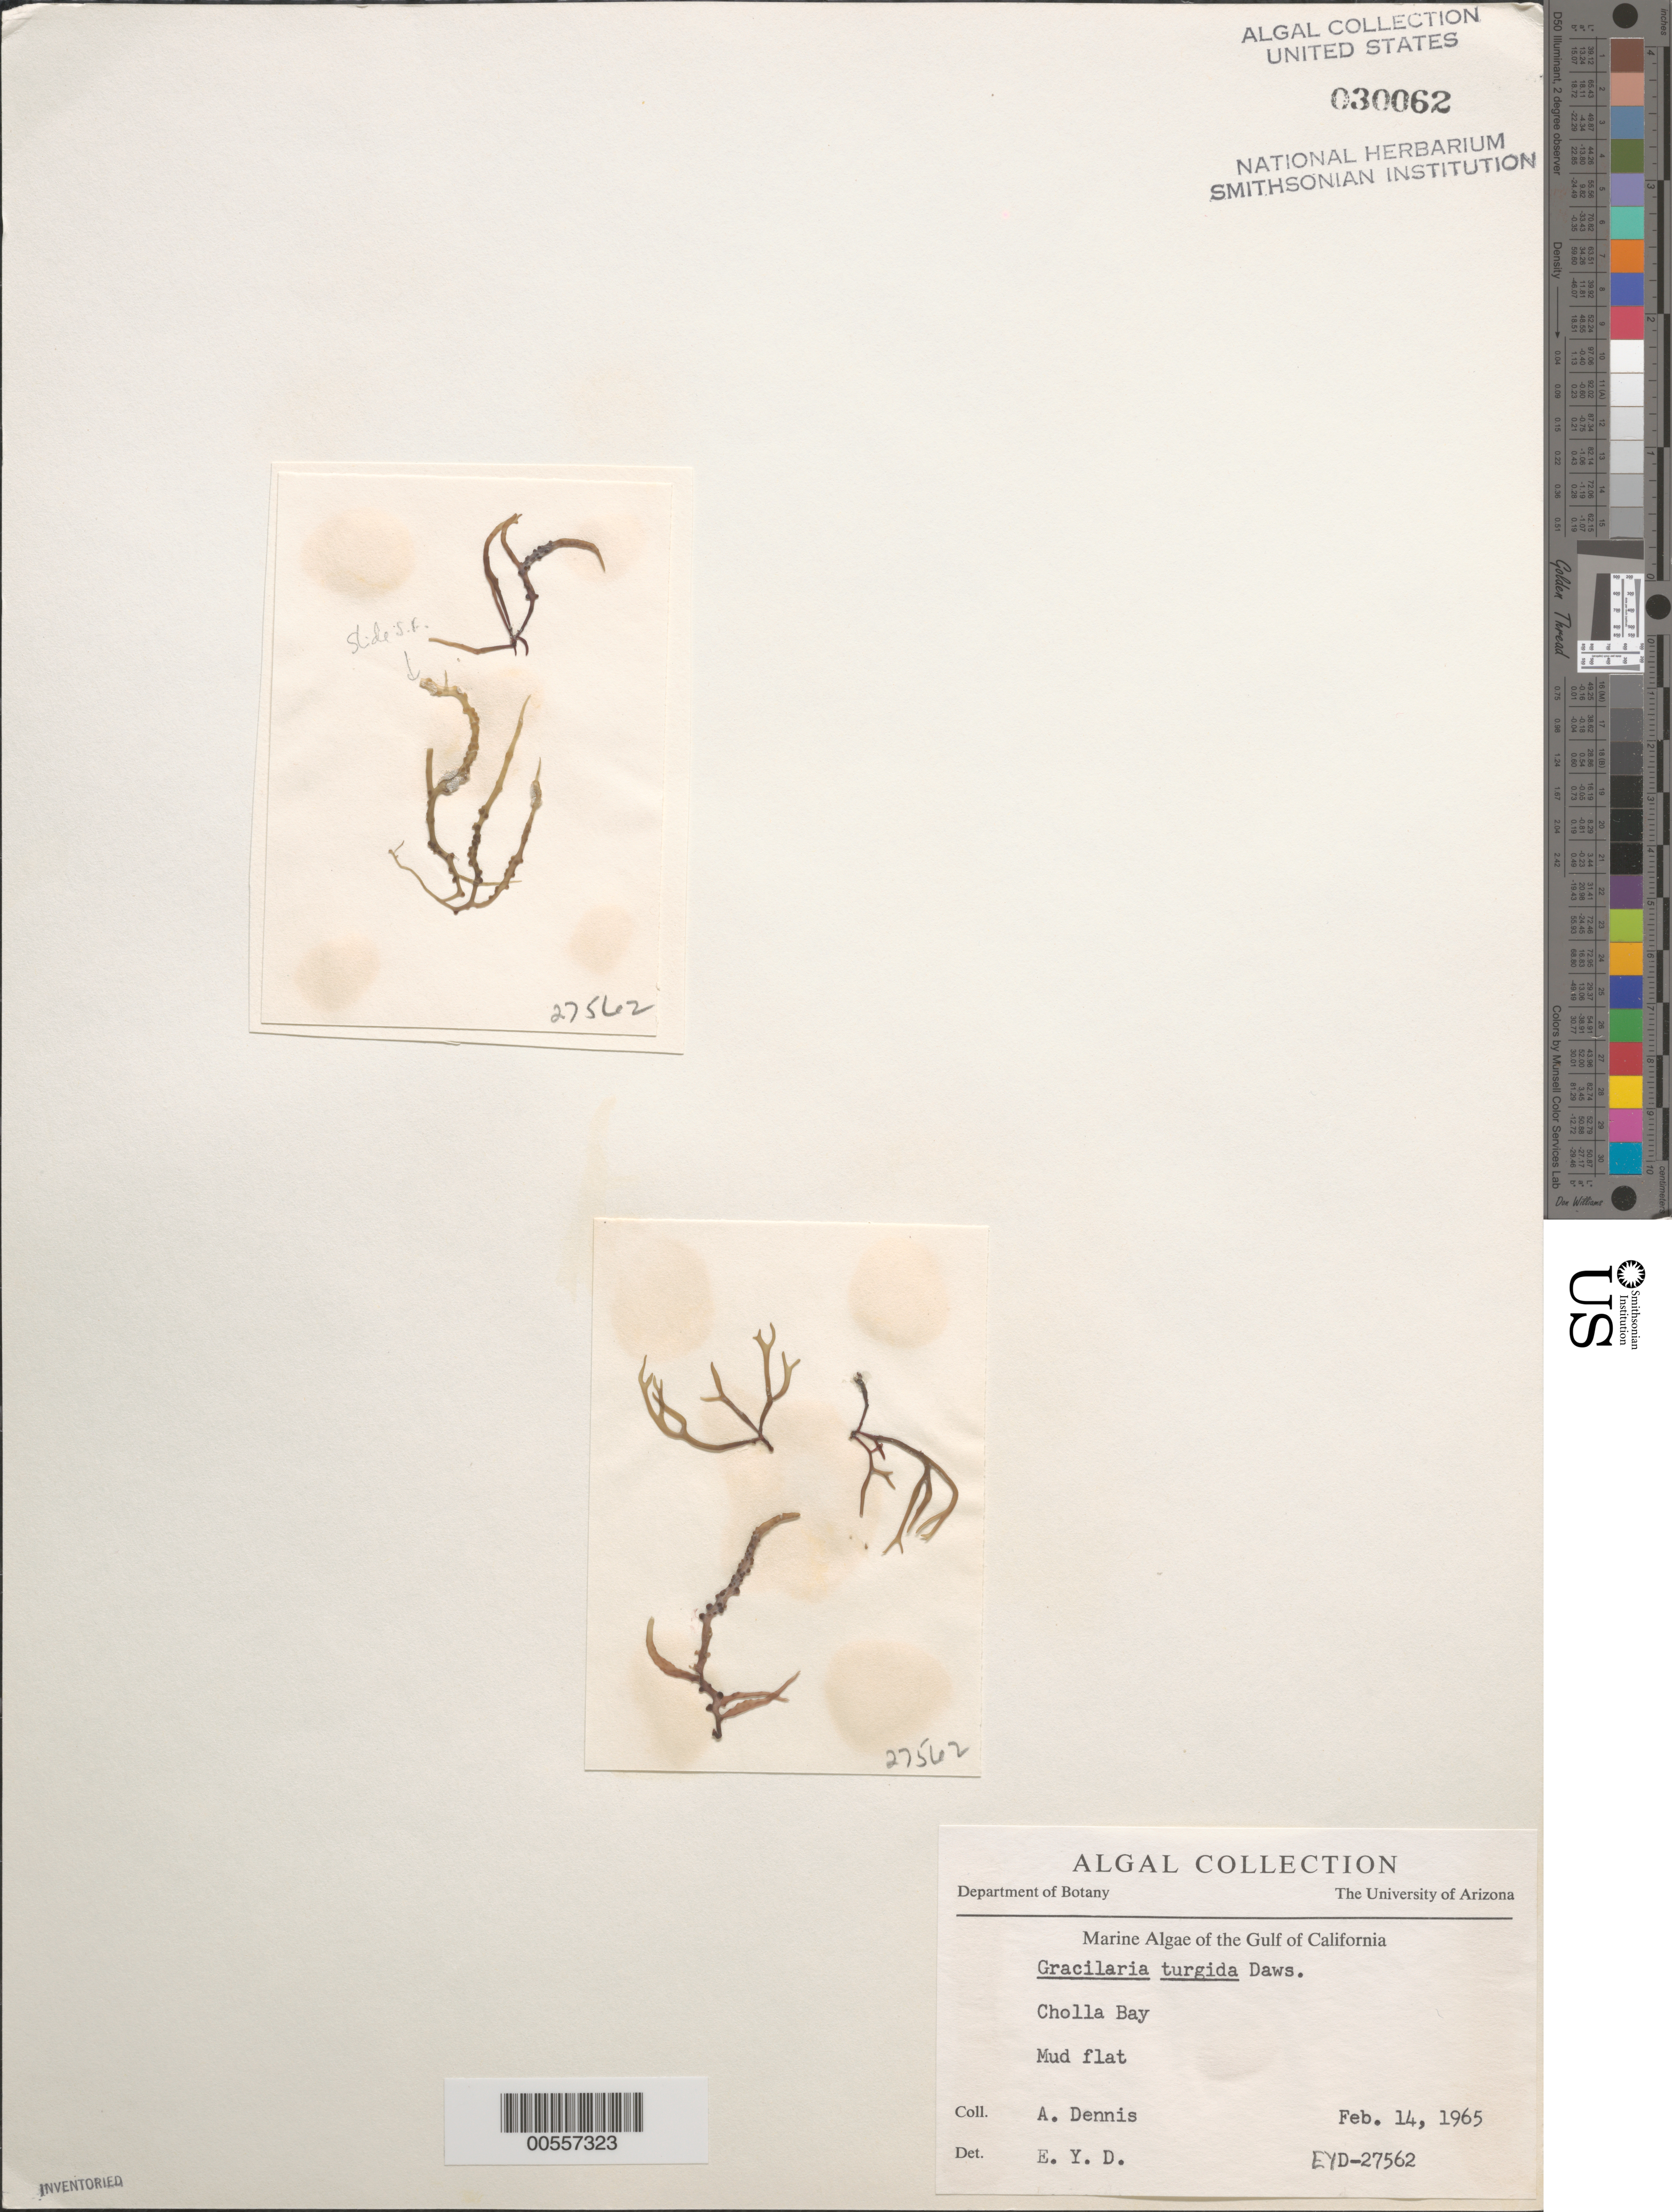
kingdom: Plantae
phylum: Rhodophyta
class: Florideophyceae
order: Gracilariales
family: Gracilariaceae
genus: Gracilaria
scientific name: Gracilaria turgida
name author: E.Y. Dawson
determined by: Dawson, E. Y.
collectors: A. Dennis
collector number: EYD 27562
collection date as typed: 14 Feb 1965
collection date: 1965-02-14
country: Mexico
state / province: Sonora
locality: Cholla Bay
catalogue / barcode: US 30062